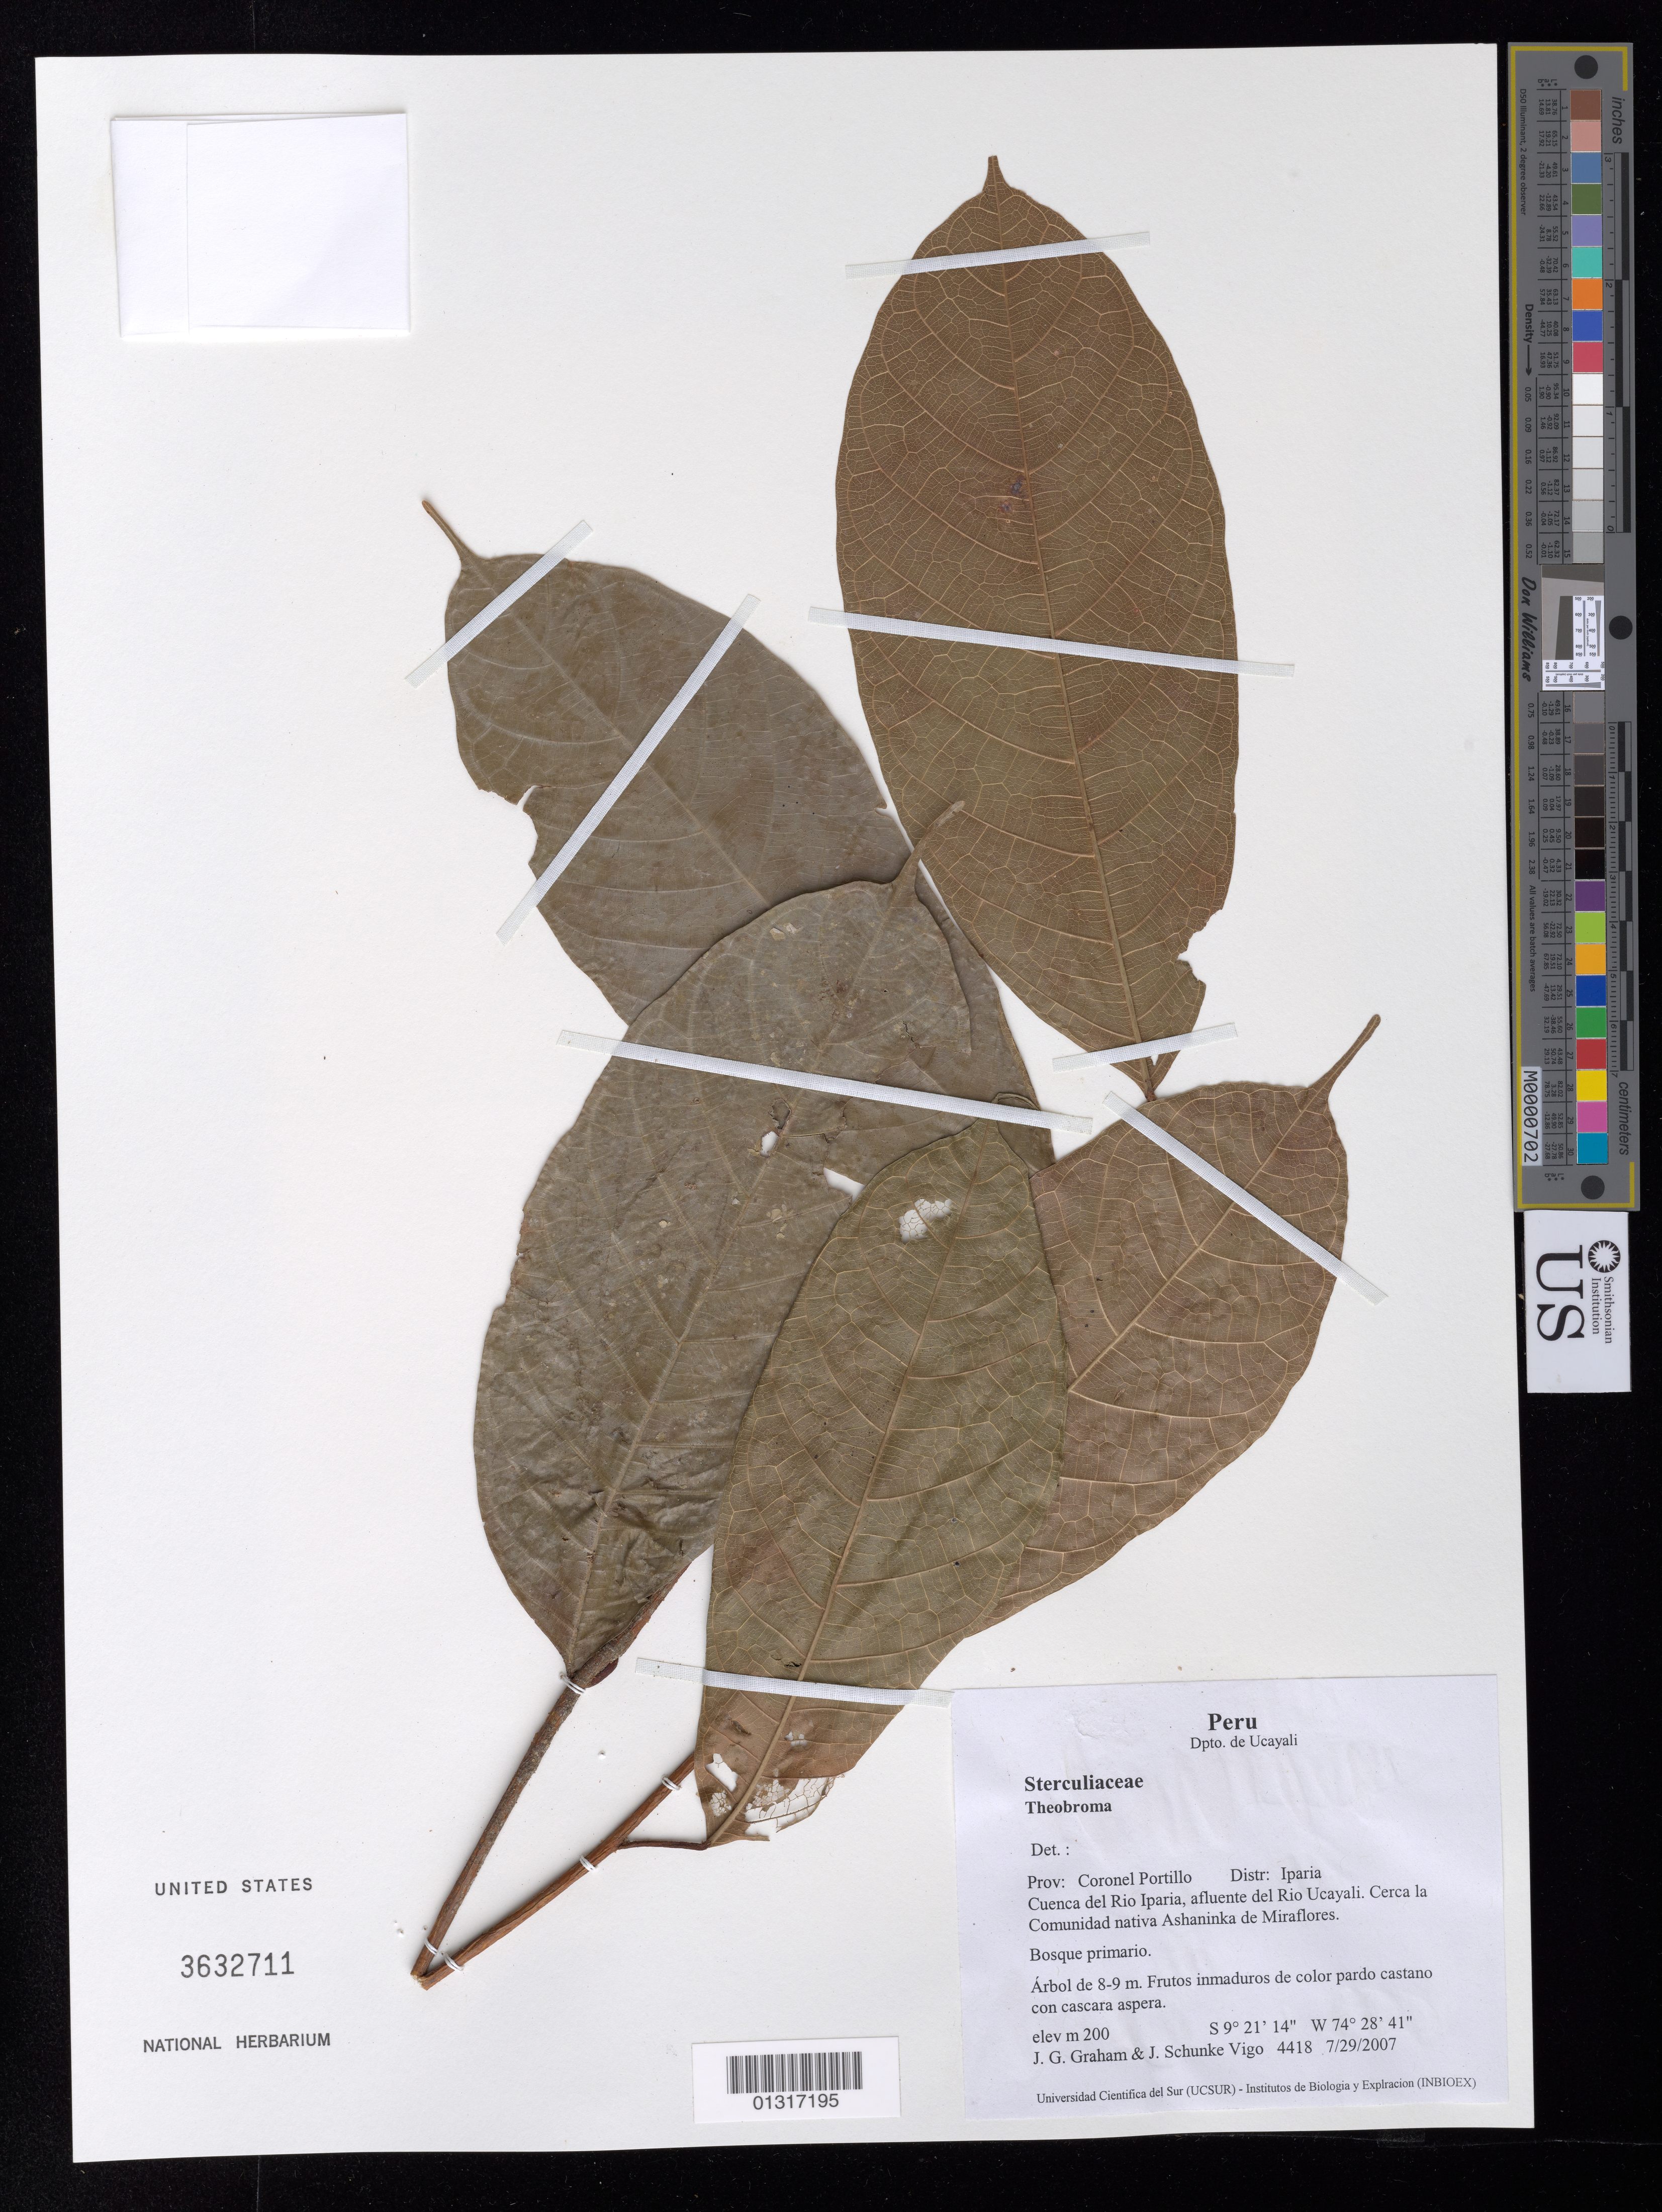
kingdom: Plantae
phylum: Tracheophyta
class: Magnoliopsida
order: Malvales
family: Malvaceae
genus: Theobroma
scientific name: Theobroma sp.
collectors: J. G. Graham & J. Schunke Vigo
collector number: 4418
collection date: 2007-07-29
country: Peru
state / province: Ucayali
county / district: Coronel Portillo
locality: Cuenca del Rio Iparia, afluente del Rio Ucayali. Cerca la Comunidad nativa Ashaninka de Miraflores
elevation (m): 200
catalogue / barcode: US 3632711